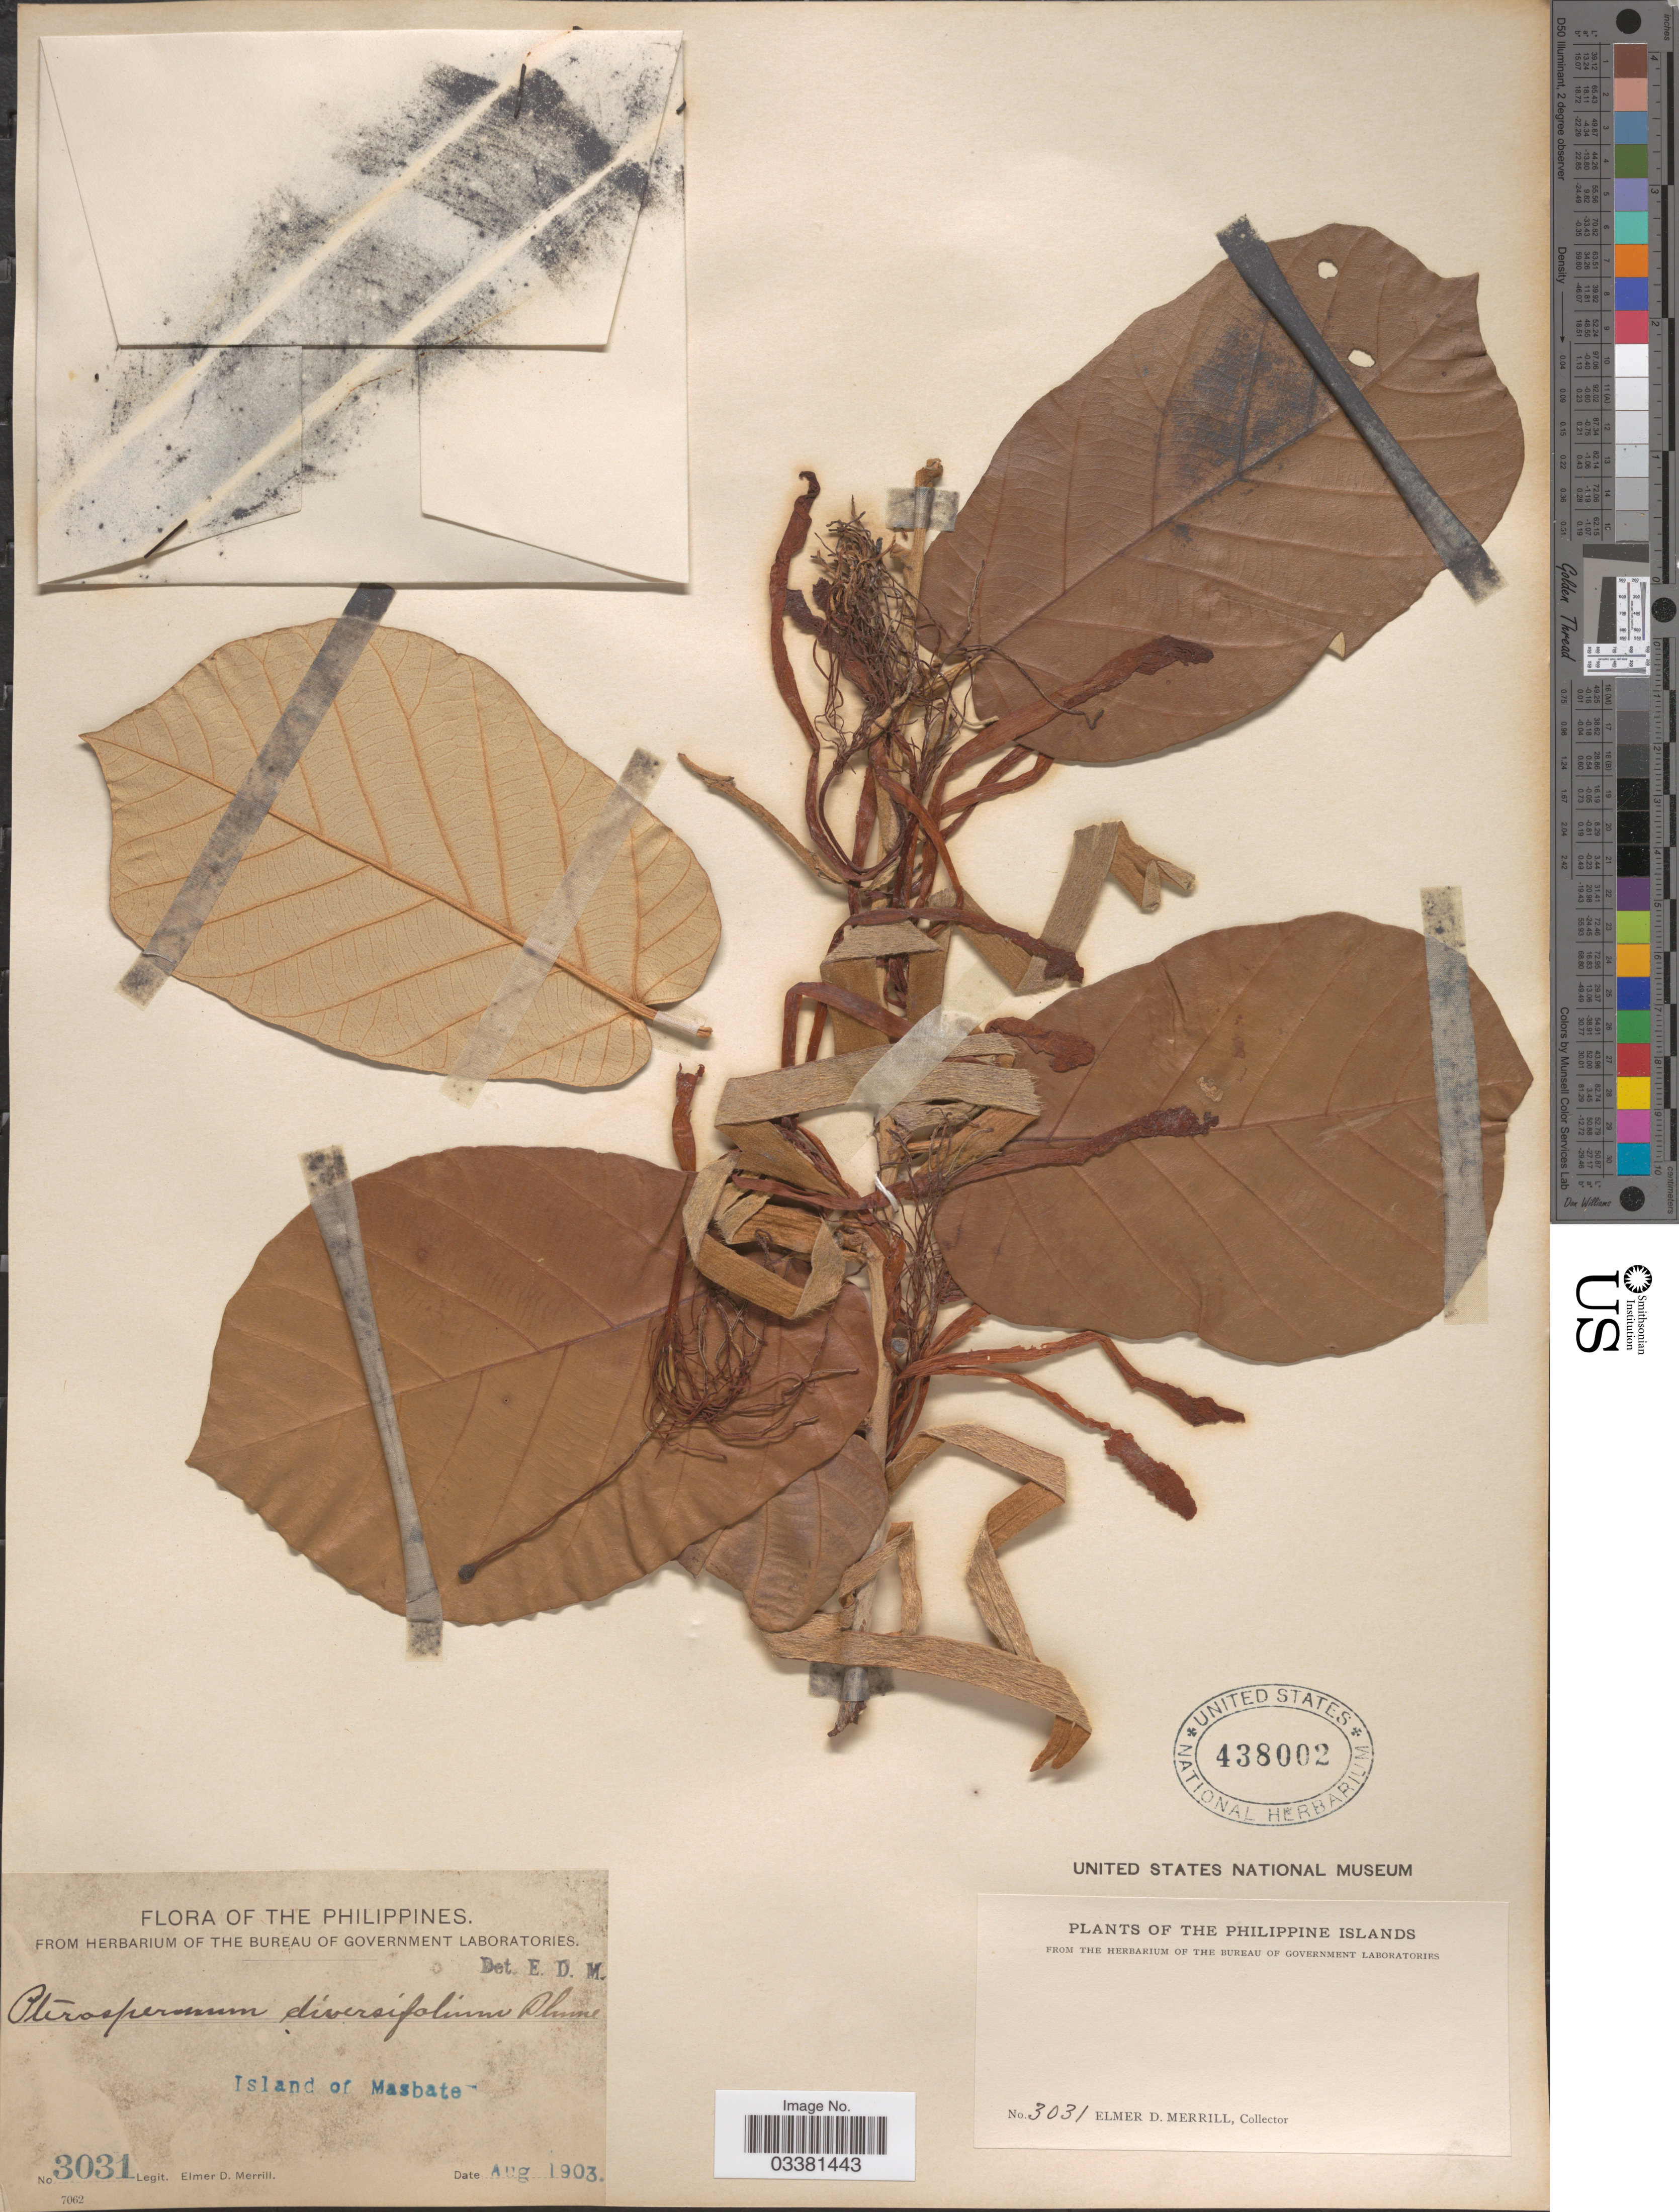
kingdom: Plantae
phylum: Tracheophyta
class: Magnoliopsida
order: Malvales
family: Malvaceae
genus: Pterospermum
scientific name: Pterospermum diversifolium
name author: Blume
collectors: E. D. Merrill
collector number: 3031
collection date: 1903-08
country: Philippines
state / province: Bicol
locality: Island of Masbate.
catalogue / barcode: US 438002